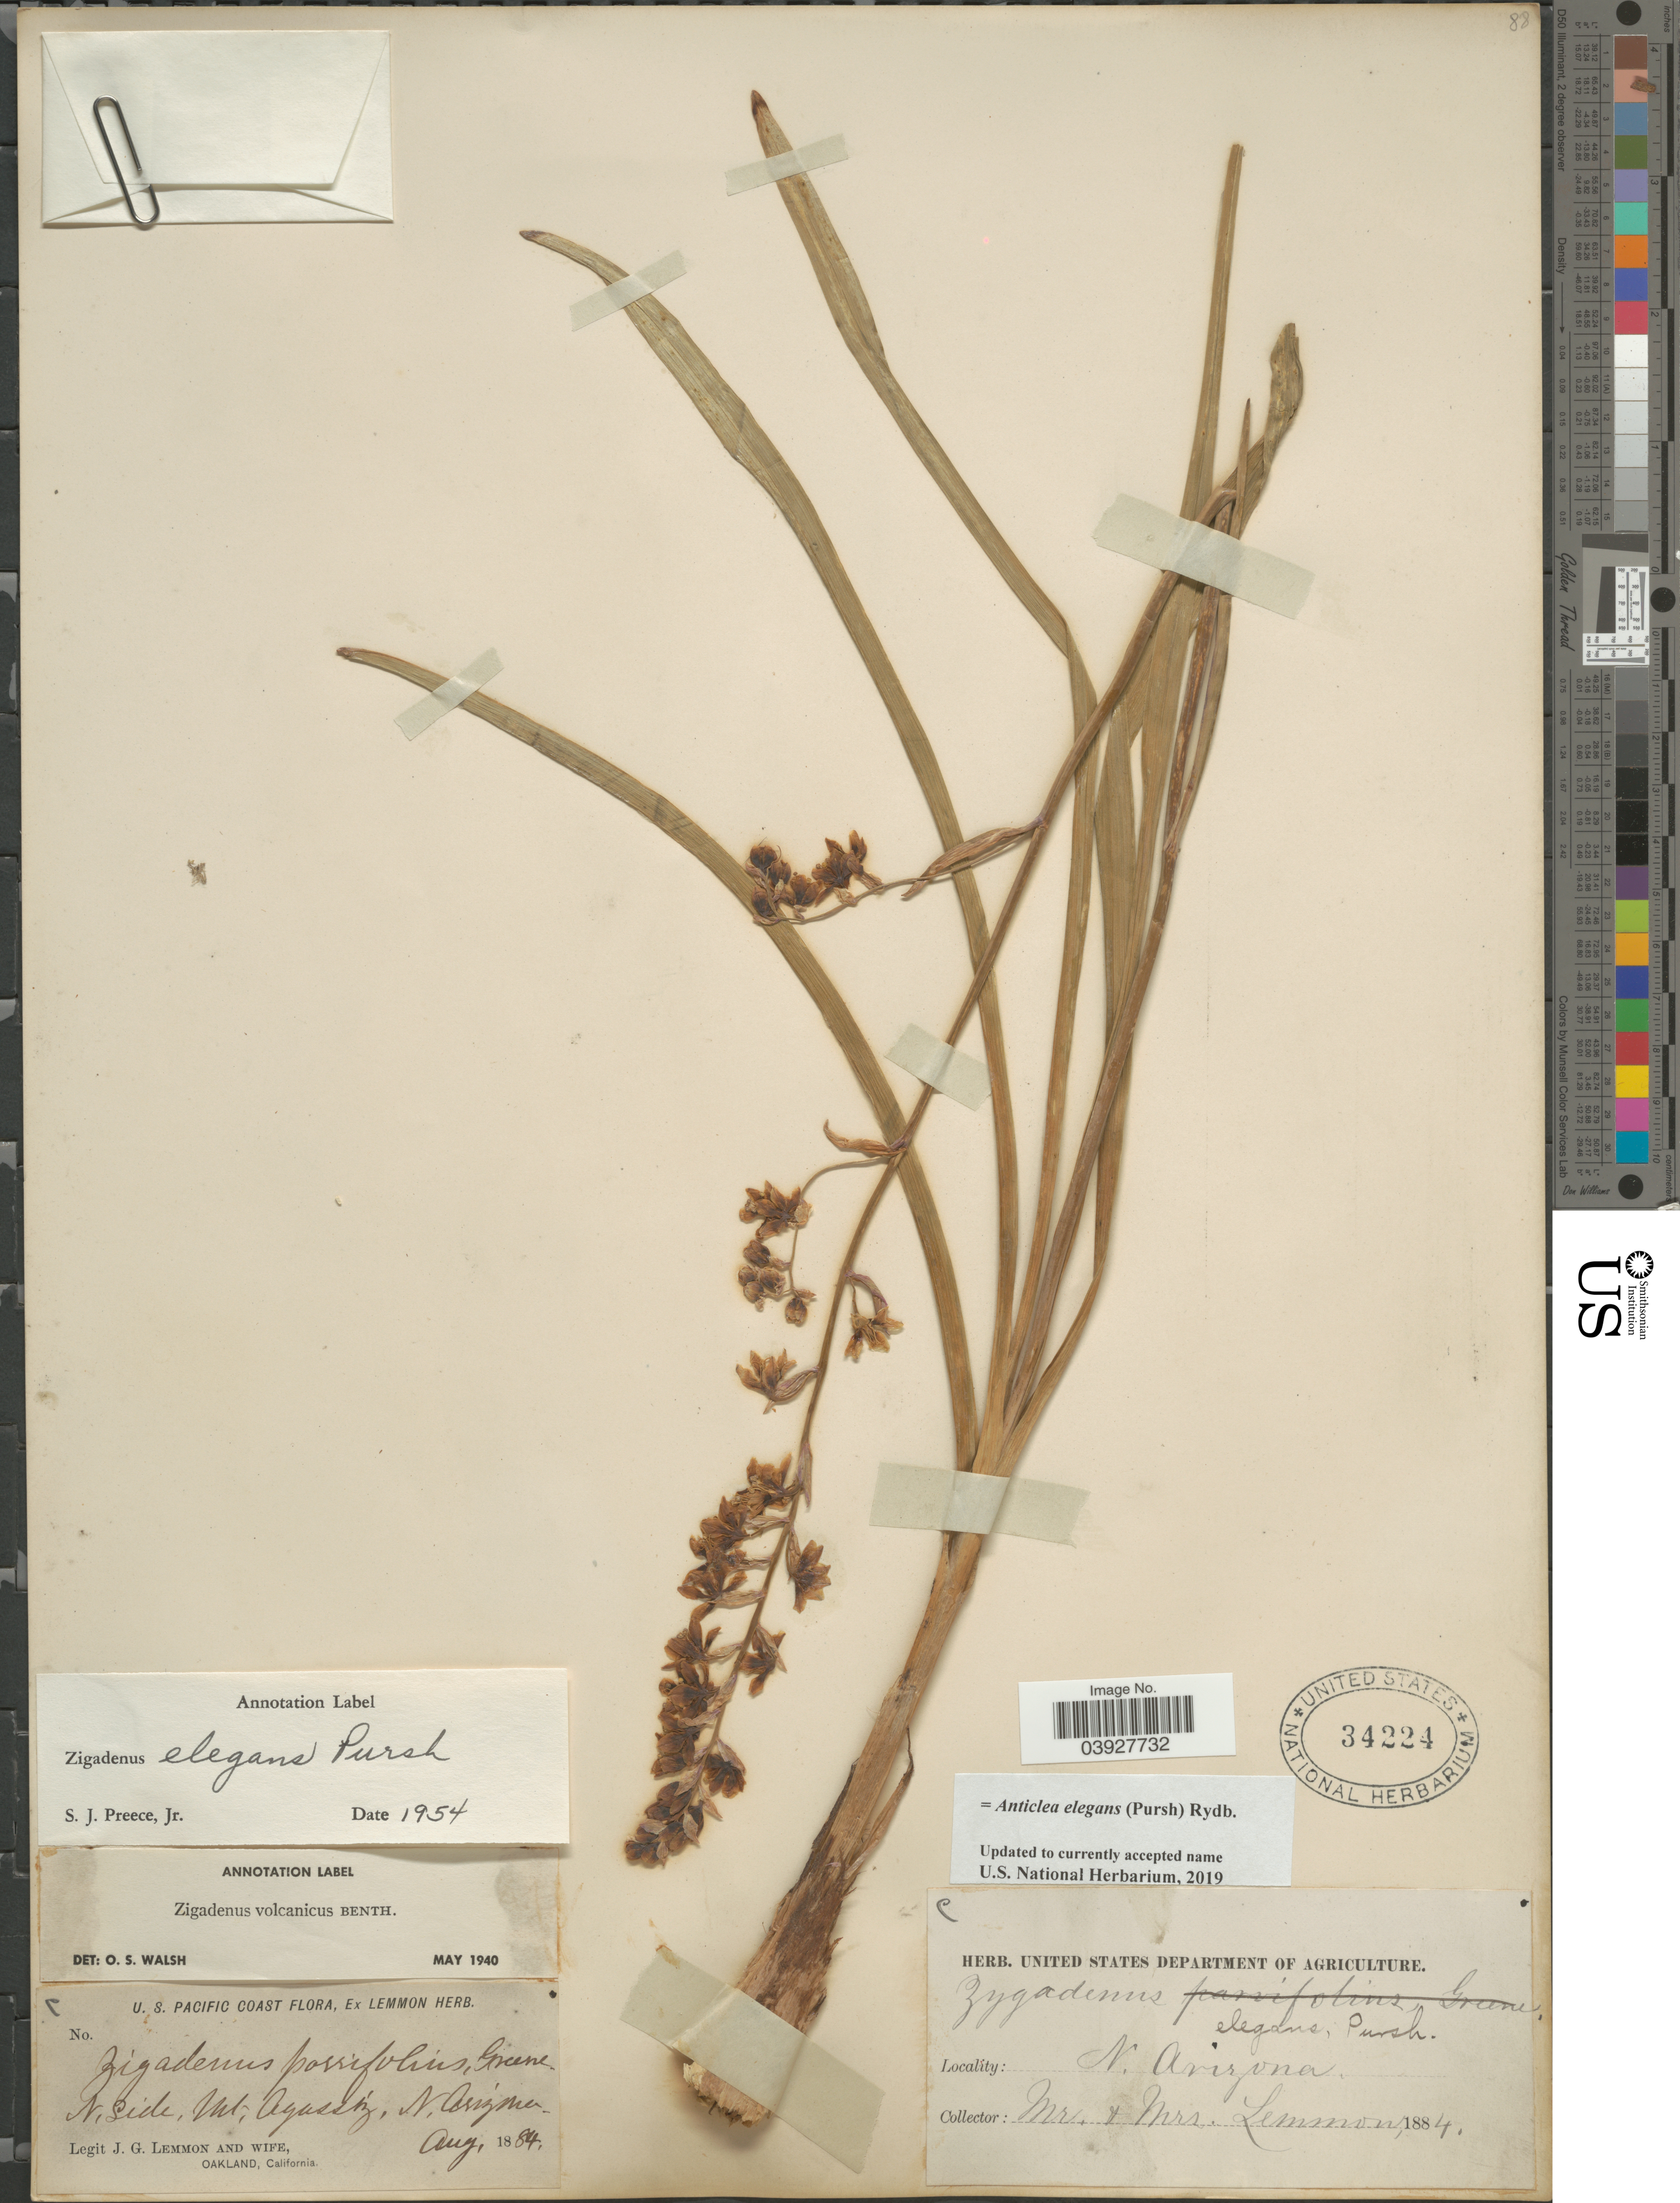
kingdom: Plantae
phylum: Tracheophyta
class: Liliopsida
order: Liliales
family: Melanthiaceae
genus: Anticlea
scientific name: Anticlea elegans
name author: (Pursh) Rydb.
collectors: J. Lemmon & Mrs. J. G. Lemmon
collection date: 1884-08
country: United States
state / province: Arizona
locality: U. S. Pacific Coast. N. Side, Mt. Agassiz. N. Arizona.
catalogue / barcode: US 34224